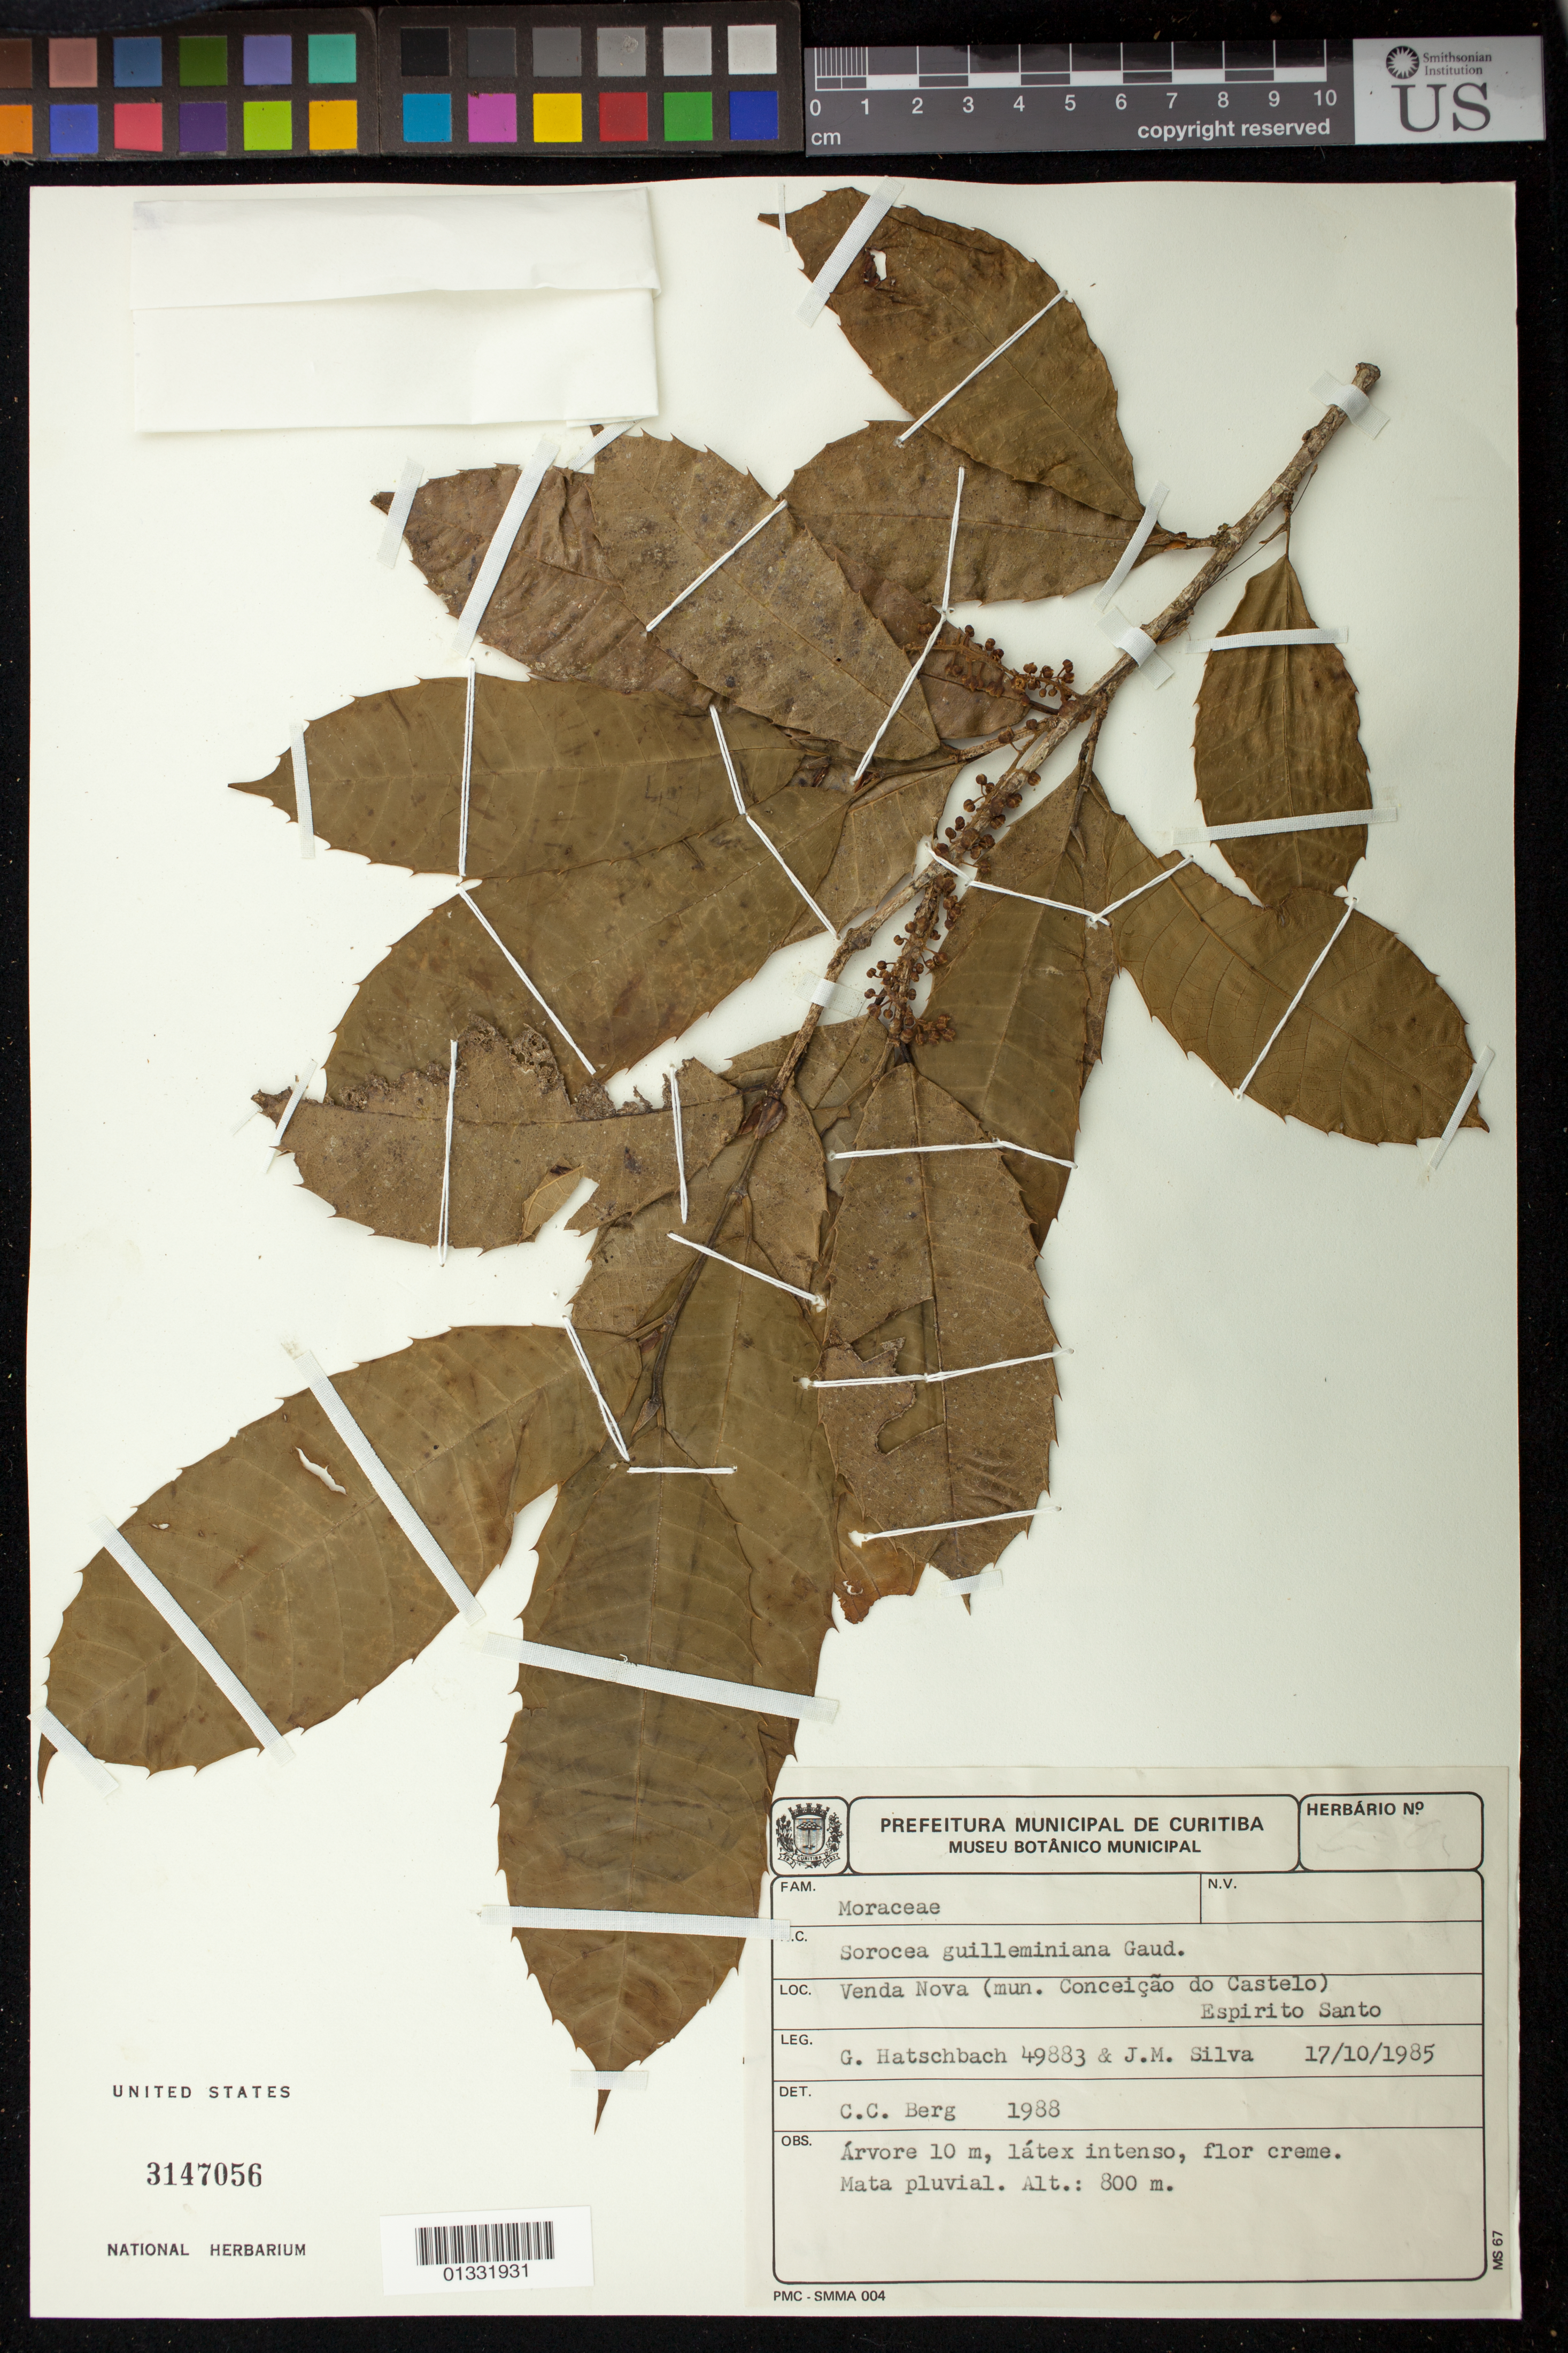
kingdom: Plantae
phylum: Tracheophyta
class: Magnoliopsida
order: Rosales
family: Moraceae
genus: Sorocea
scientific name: Sorocea guilleminiana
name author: Gaudich.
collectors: G. Hatschbach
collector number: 49883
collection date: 1985-10-17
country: Brazil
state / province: Espírito Santo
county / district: Conceição do Castelo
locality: Venda Nova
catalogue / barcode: US 3147056